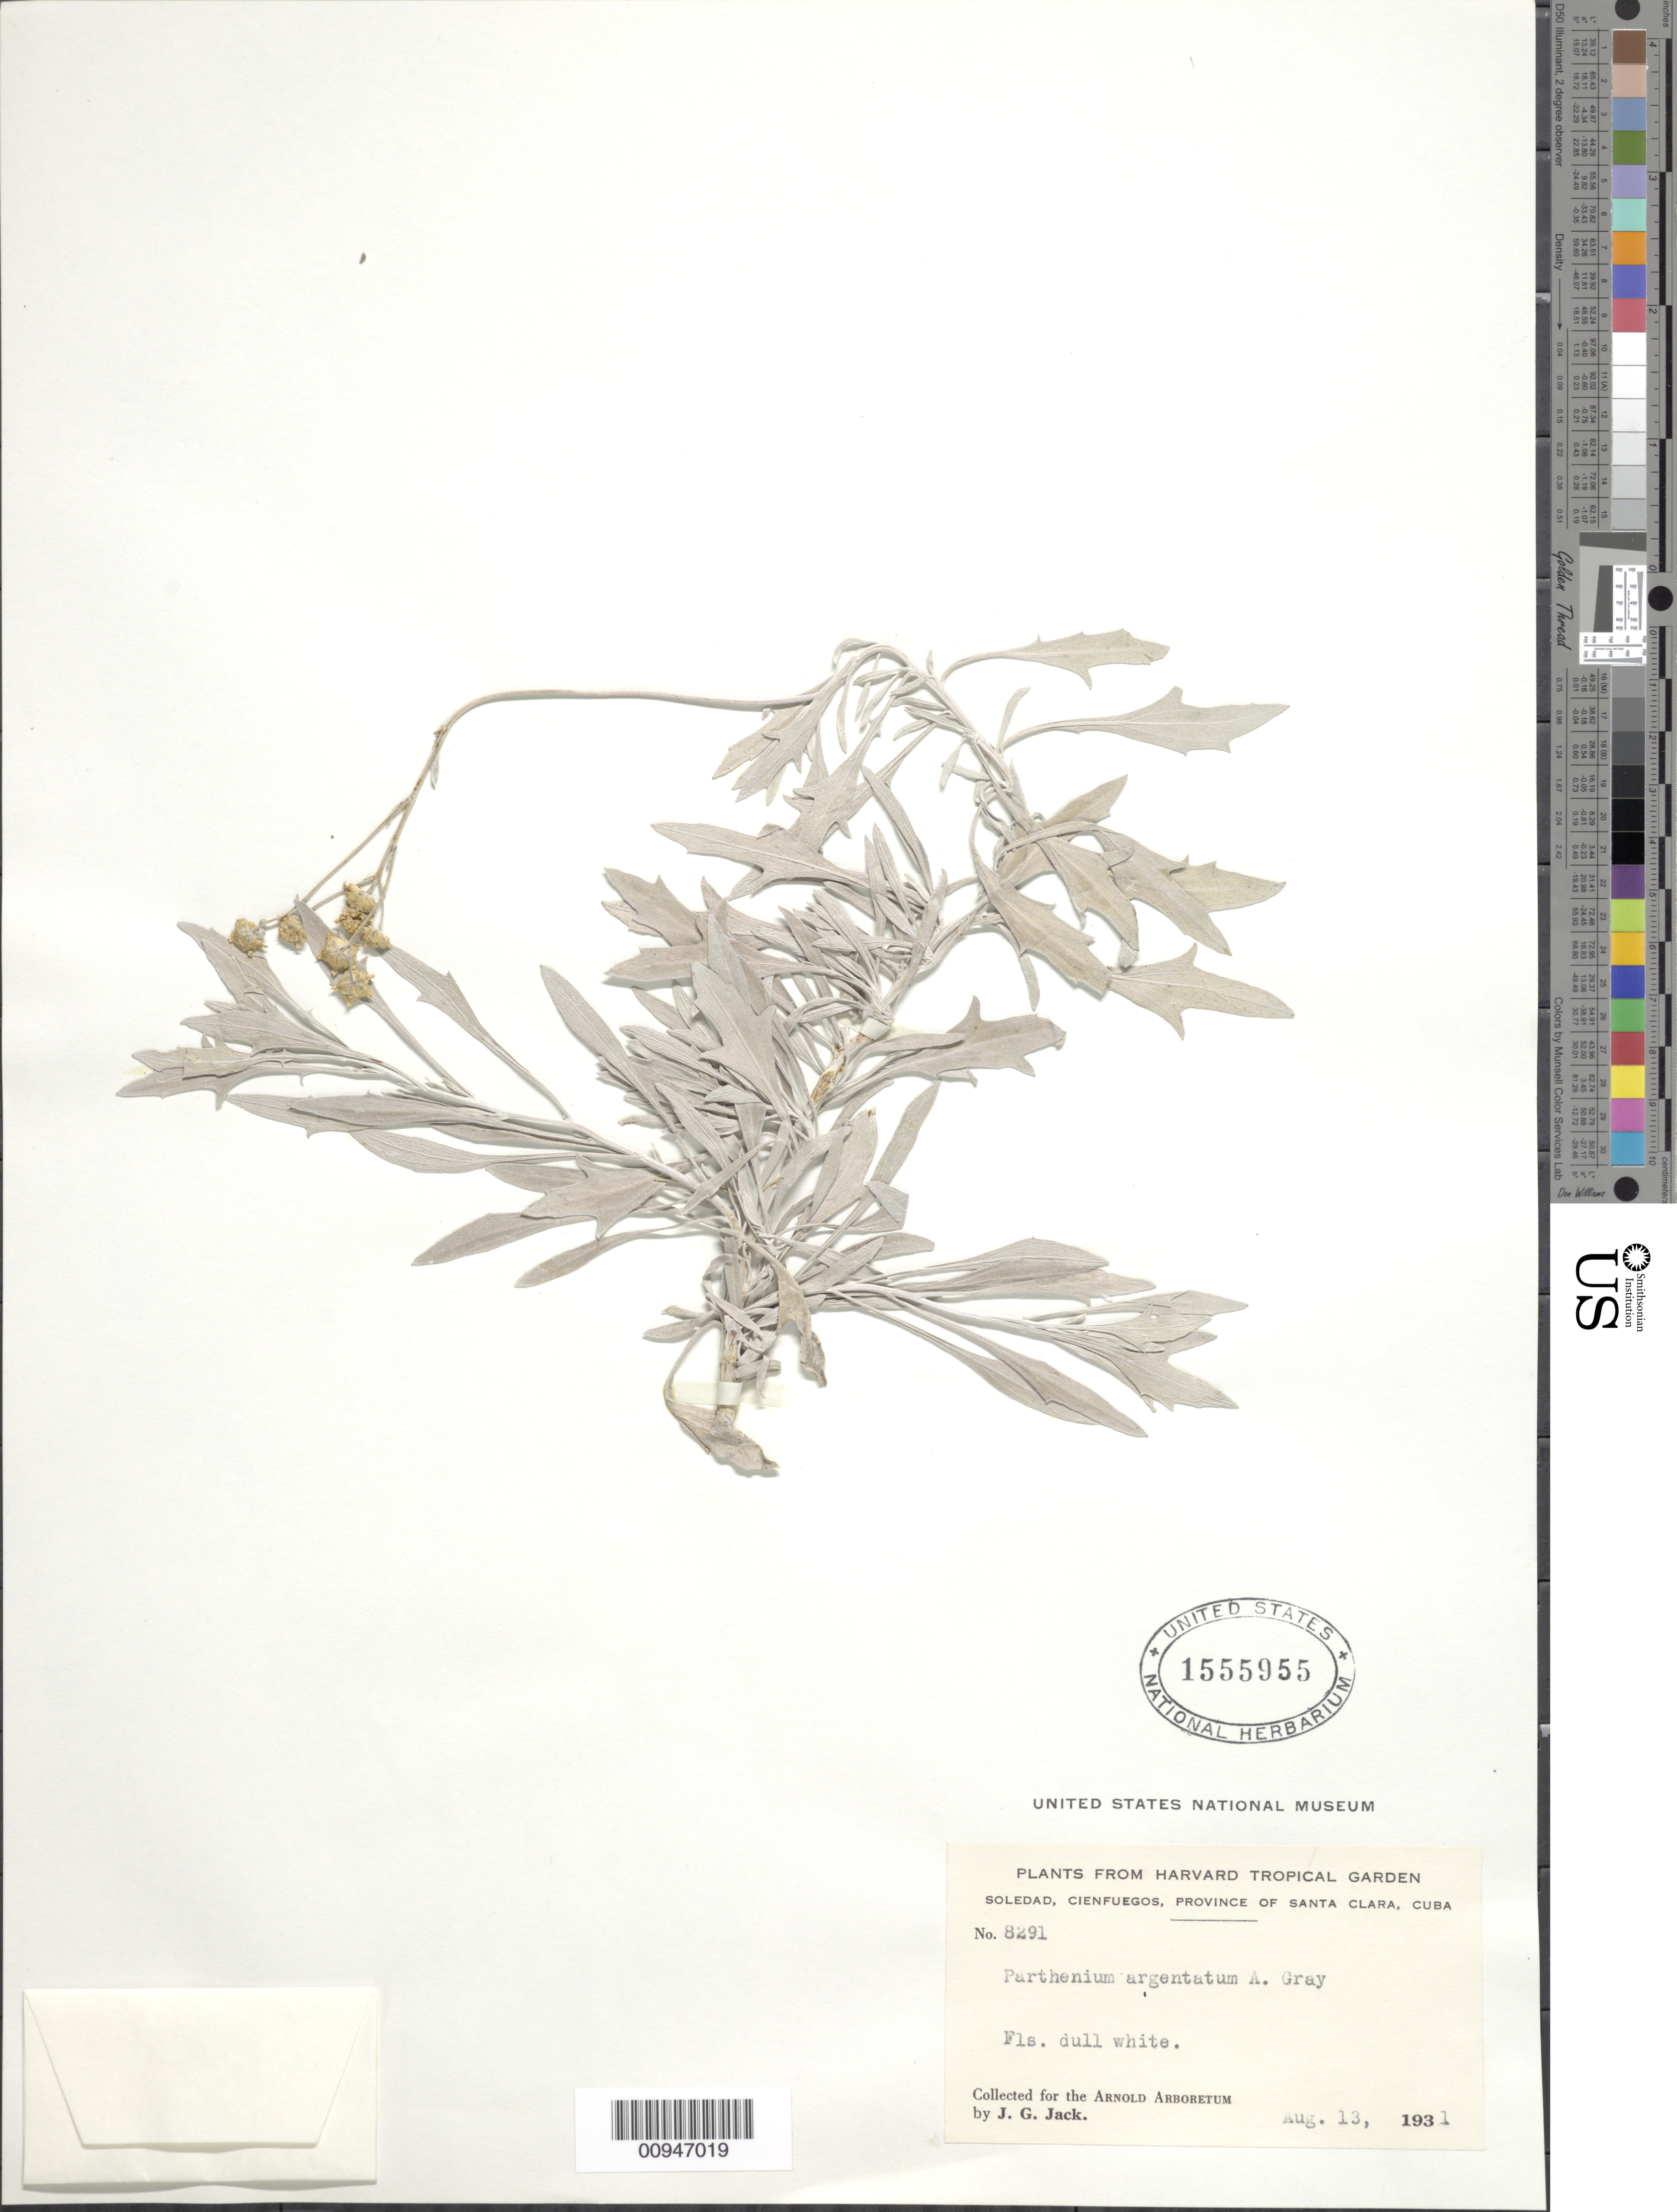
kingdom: Plantae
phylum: Tracheophyta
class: Magnoliopsida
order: Asterales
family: Asteraceae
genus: Parthenium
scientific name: Parthenium argenteum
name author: S.F. Gray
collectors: J. G. Jack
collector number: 8291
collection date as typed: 13 Aug 1931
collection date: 1931-08-13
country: Cuba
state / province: Cienfuegos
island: Cuba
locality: Soledad, Cienfuegos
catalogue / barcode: US 1555955